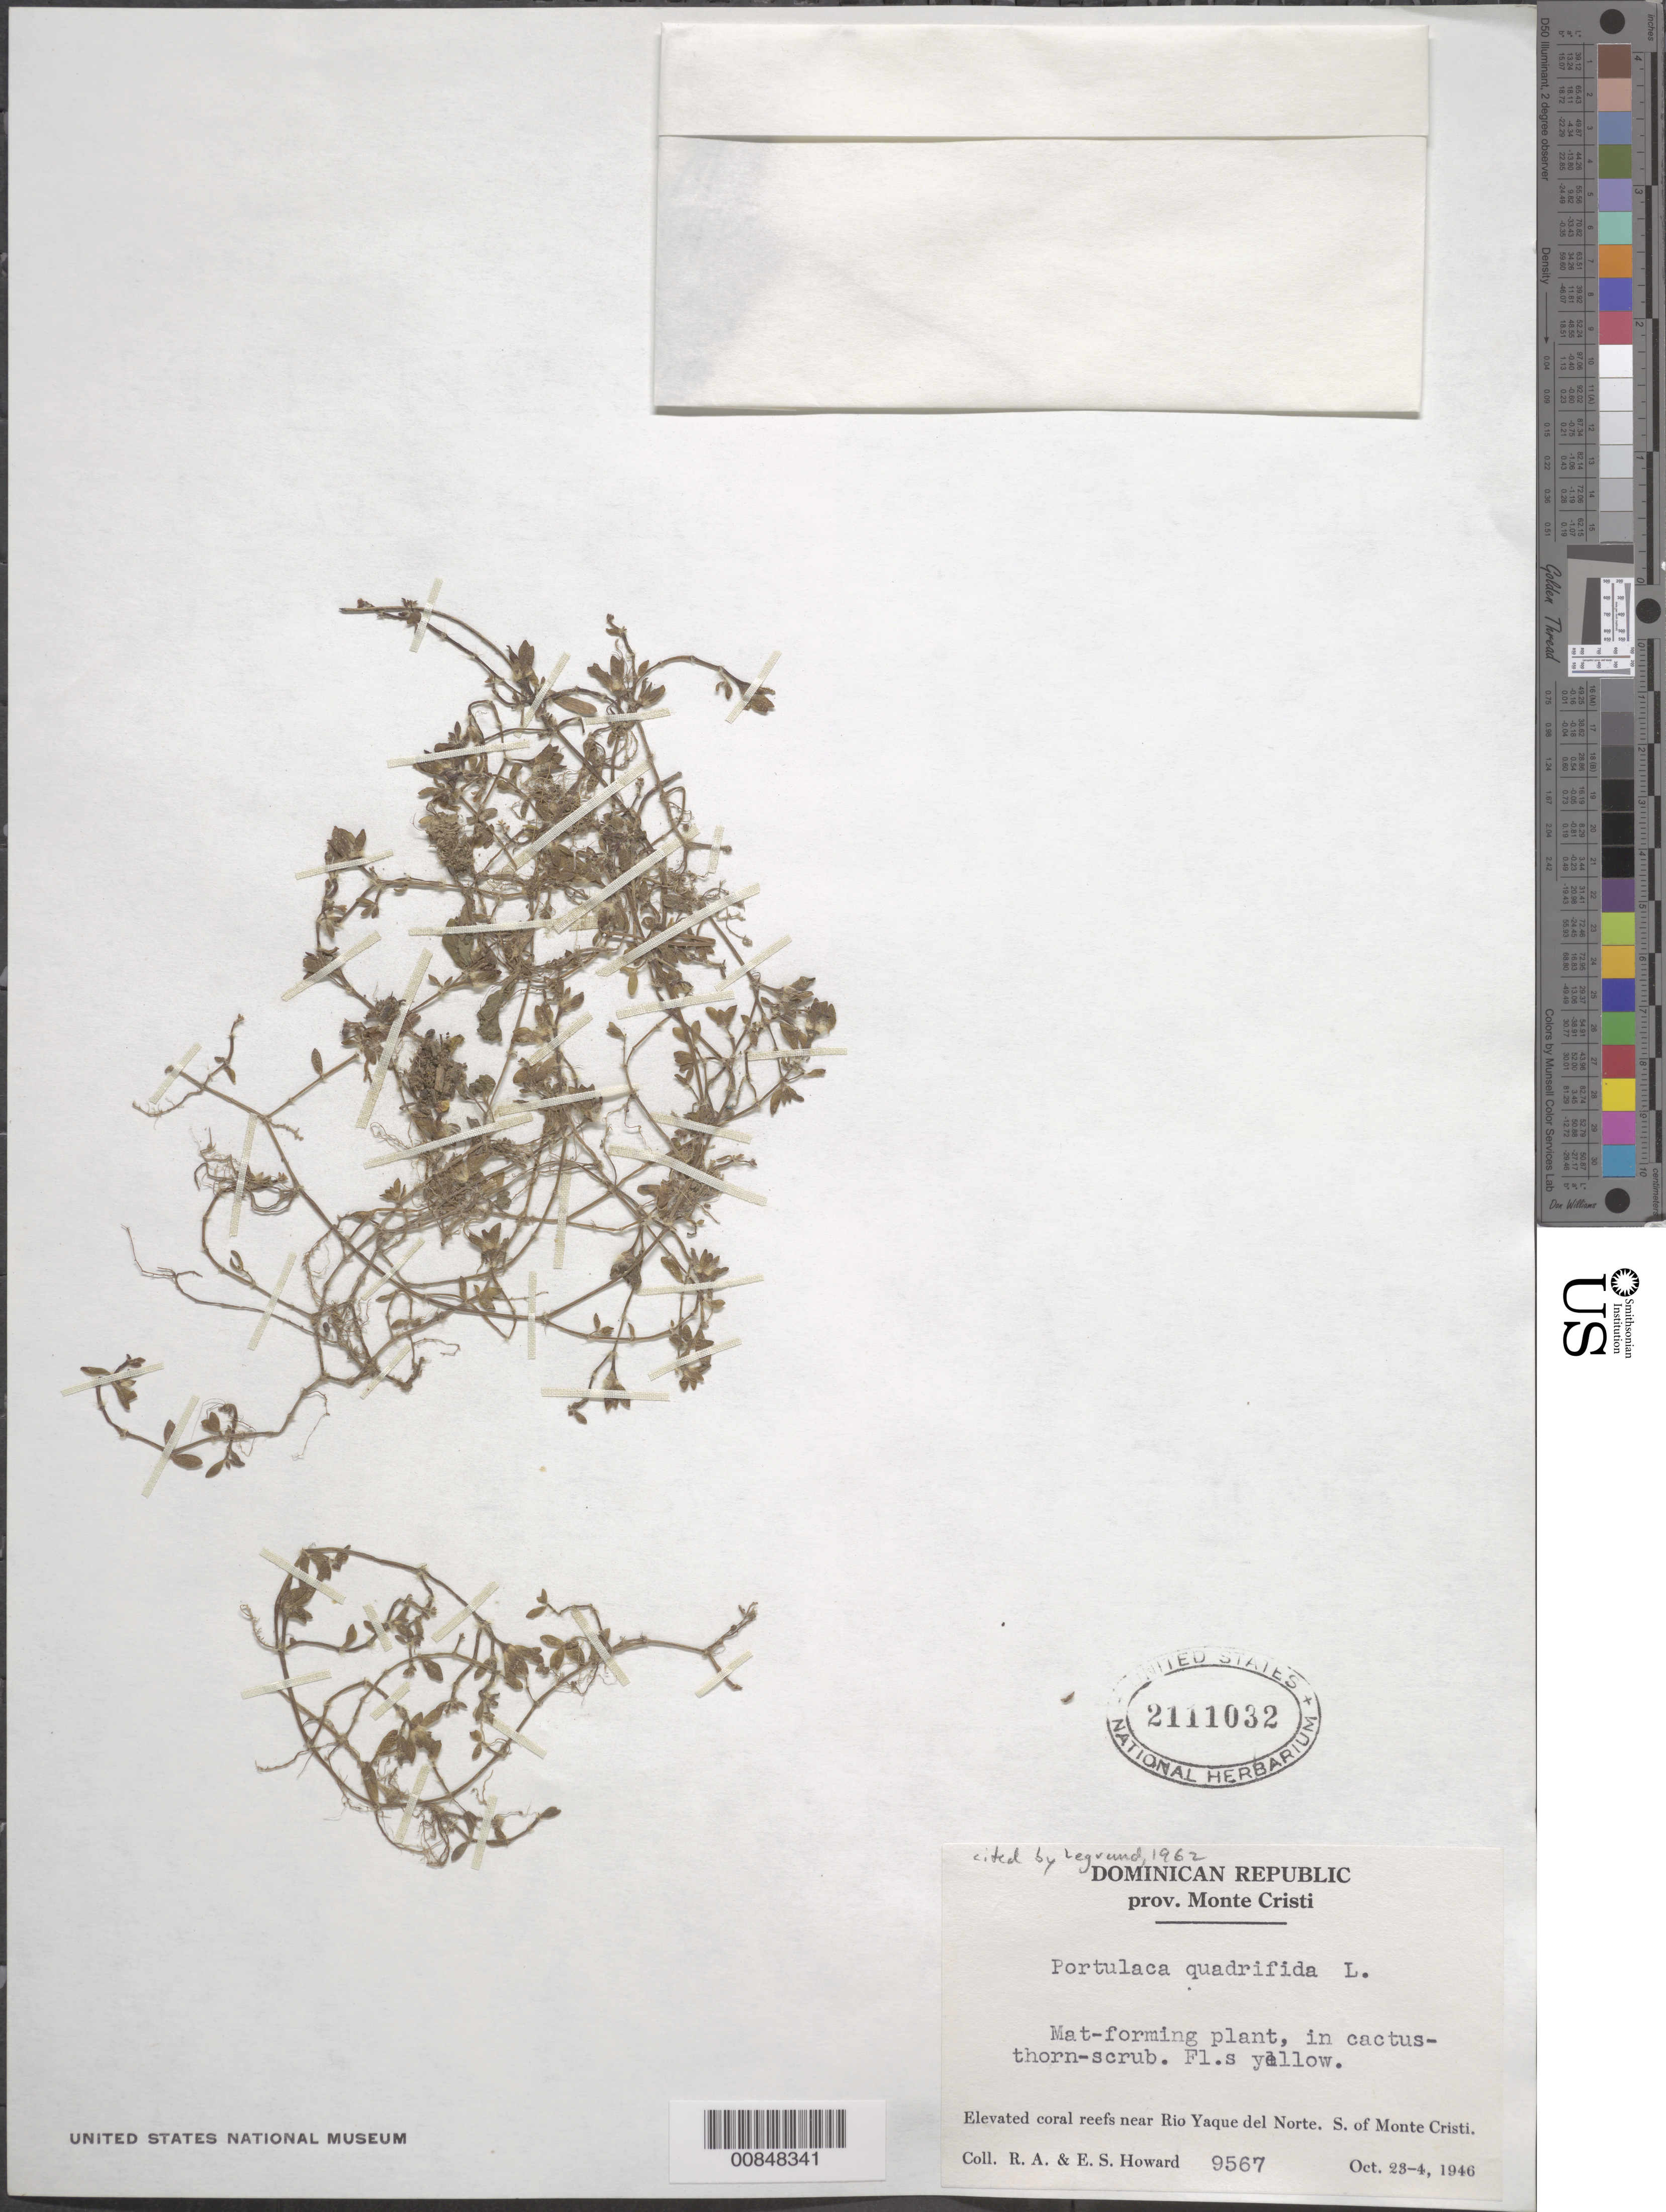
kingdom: Plantae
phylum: Tracheophyta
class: Magnoliopsida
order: Caryophyllales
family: Portulacaceae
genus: Portulaca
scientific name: Portulaca quadrifida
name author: L.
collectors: R. A. Howard & E. S. Howard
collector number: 9567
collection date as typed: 23 Oct 1946 to 24 Oct 1946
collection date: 1946-10-23/1946-10-24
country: Dominican Republic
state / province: Monte Cristi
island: Hispaniola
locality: Near Río Yaque del Norte. S. of Monte Cristi.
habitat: In cactus-thorn scrub. Elevated coral reefs.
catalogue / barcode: US 2111032